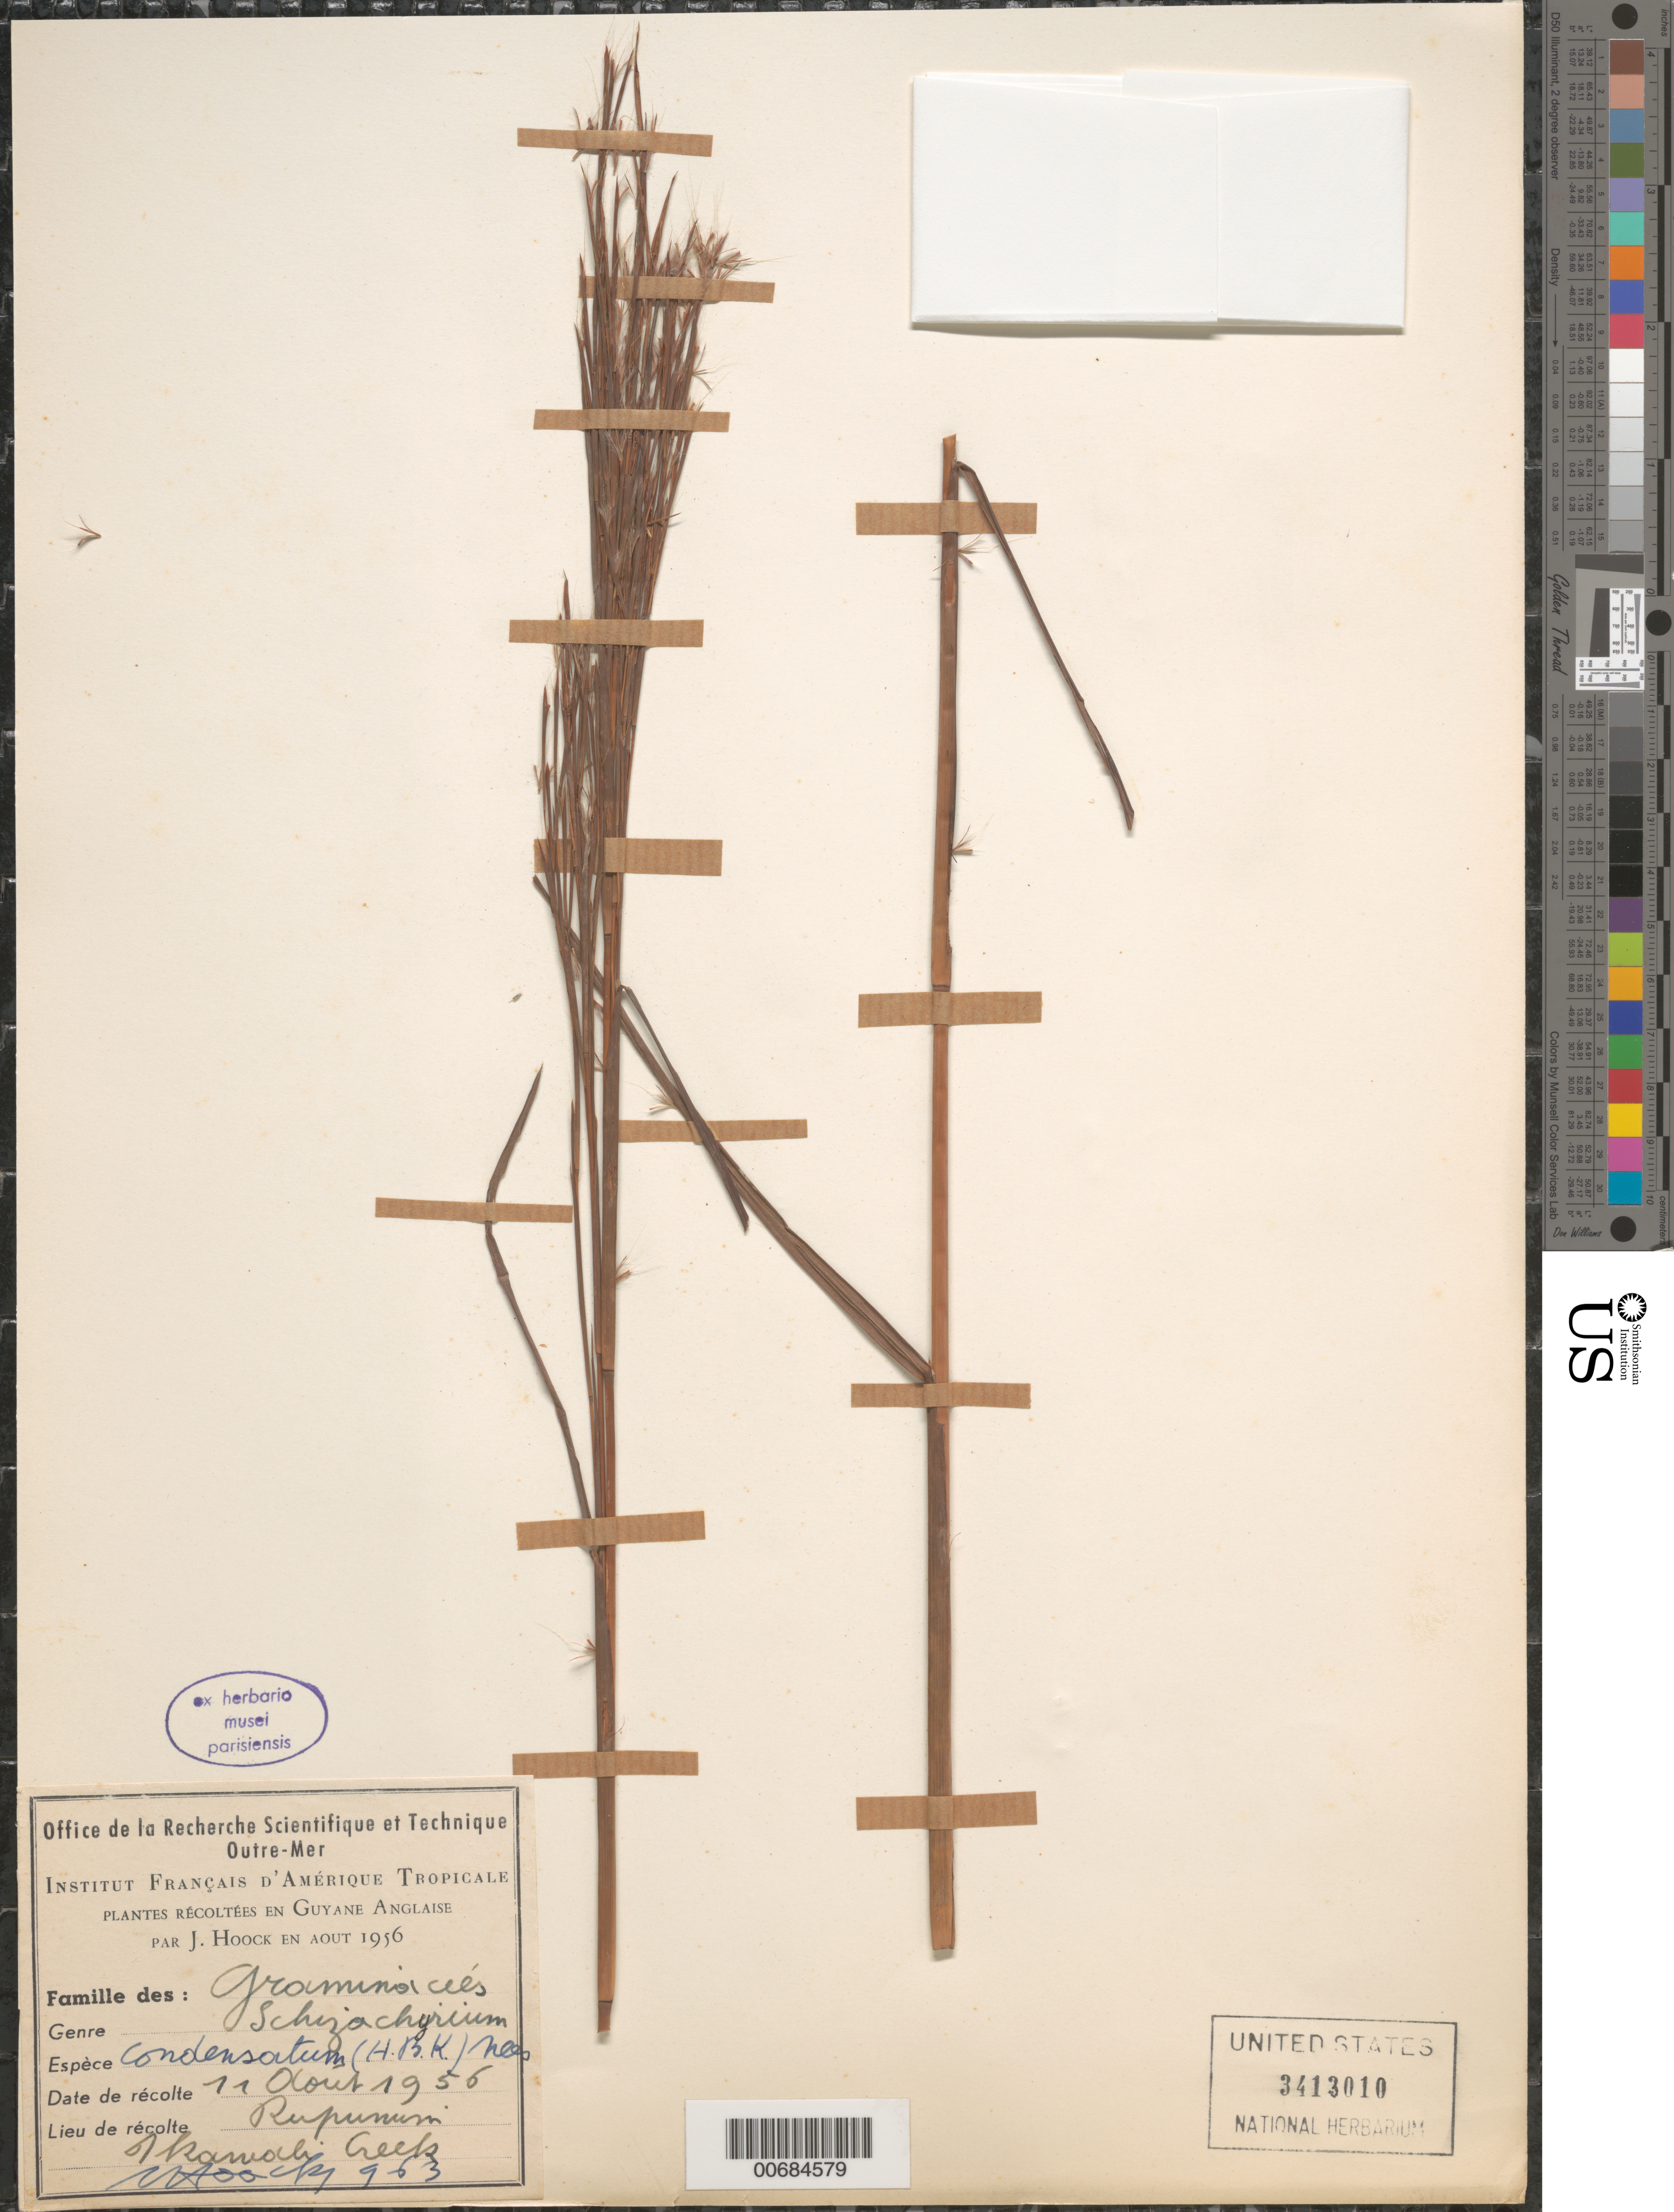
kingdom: Plantae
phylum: Tracheophyta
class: Liliopsida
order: Poales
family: Poaceae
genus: Schizachyrium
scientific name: Schizachyrium condensatum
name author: (Kunth) Nees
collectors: J. Hoock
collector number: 963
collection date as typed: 11-Aug-56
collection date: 1956-08-11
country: Guyana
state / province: U. Takutu-U. Essequibo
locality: Rupununi, Akwali Creek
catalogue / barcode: US 3413010